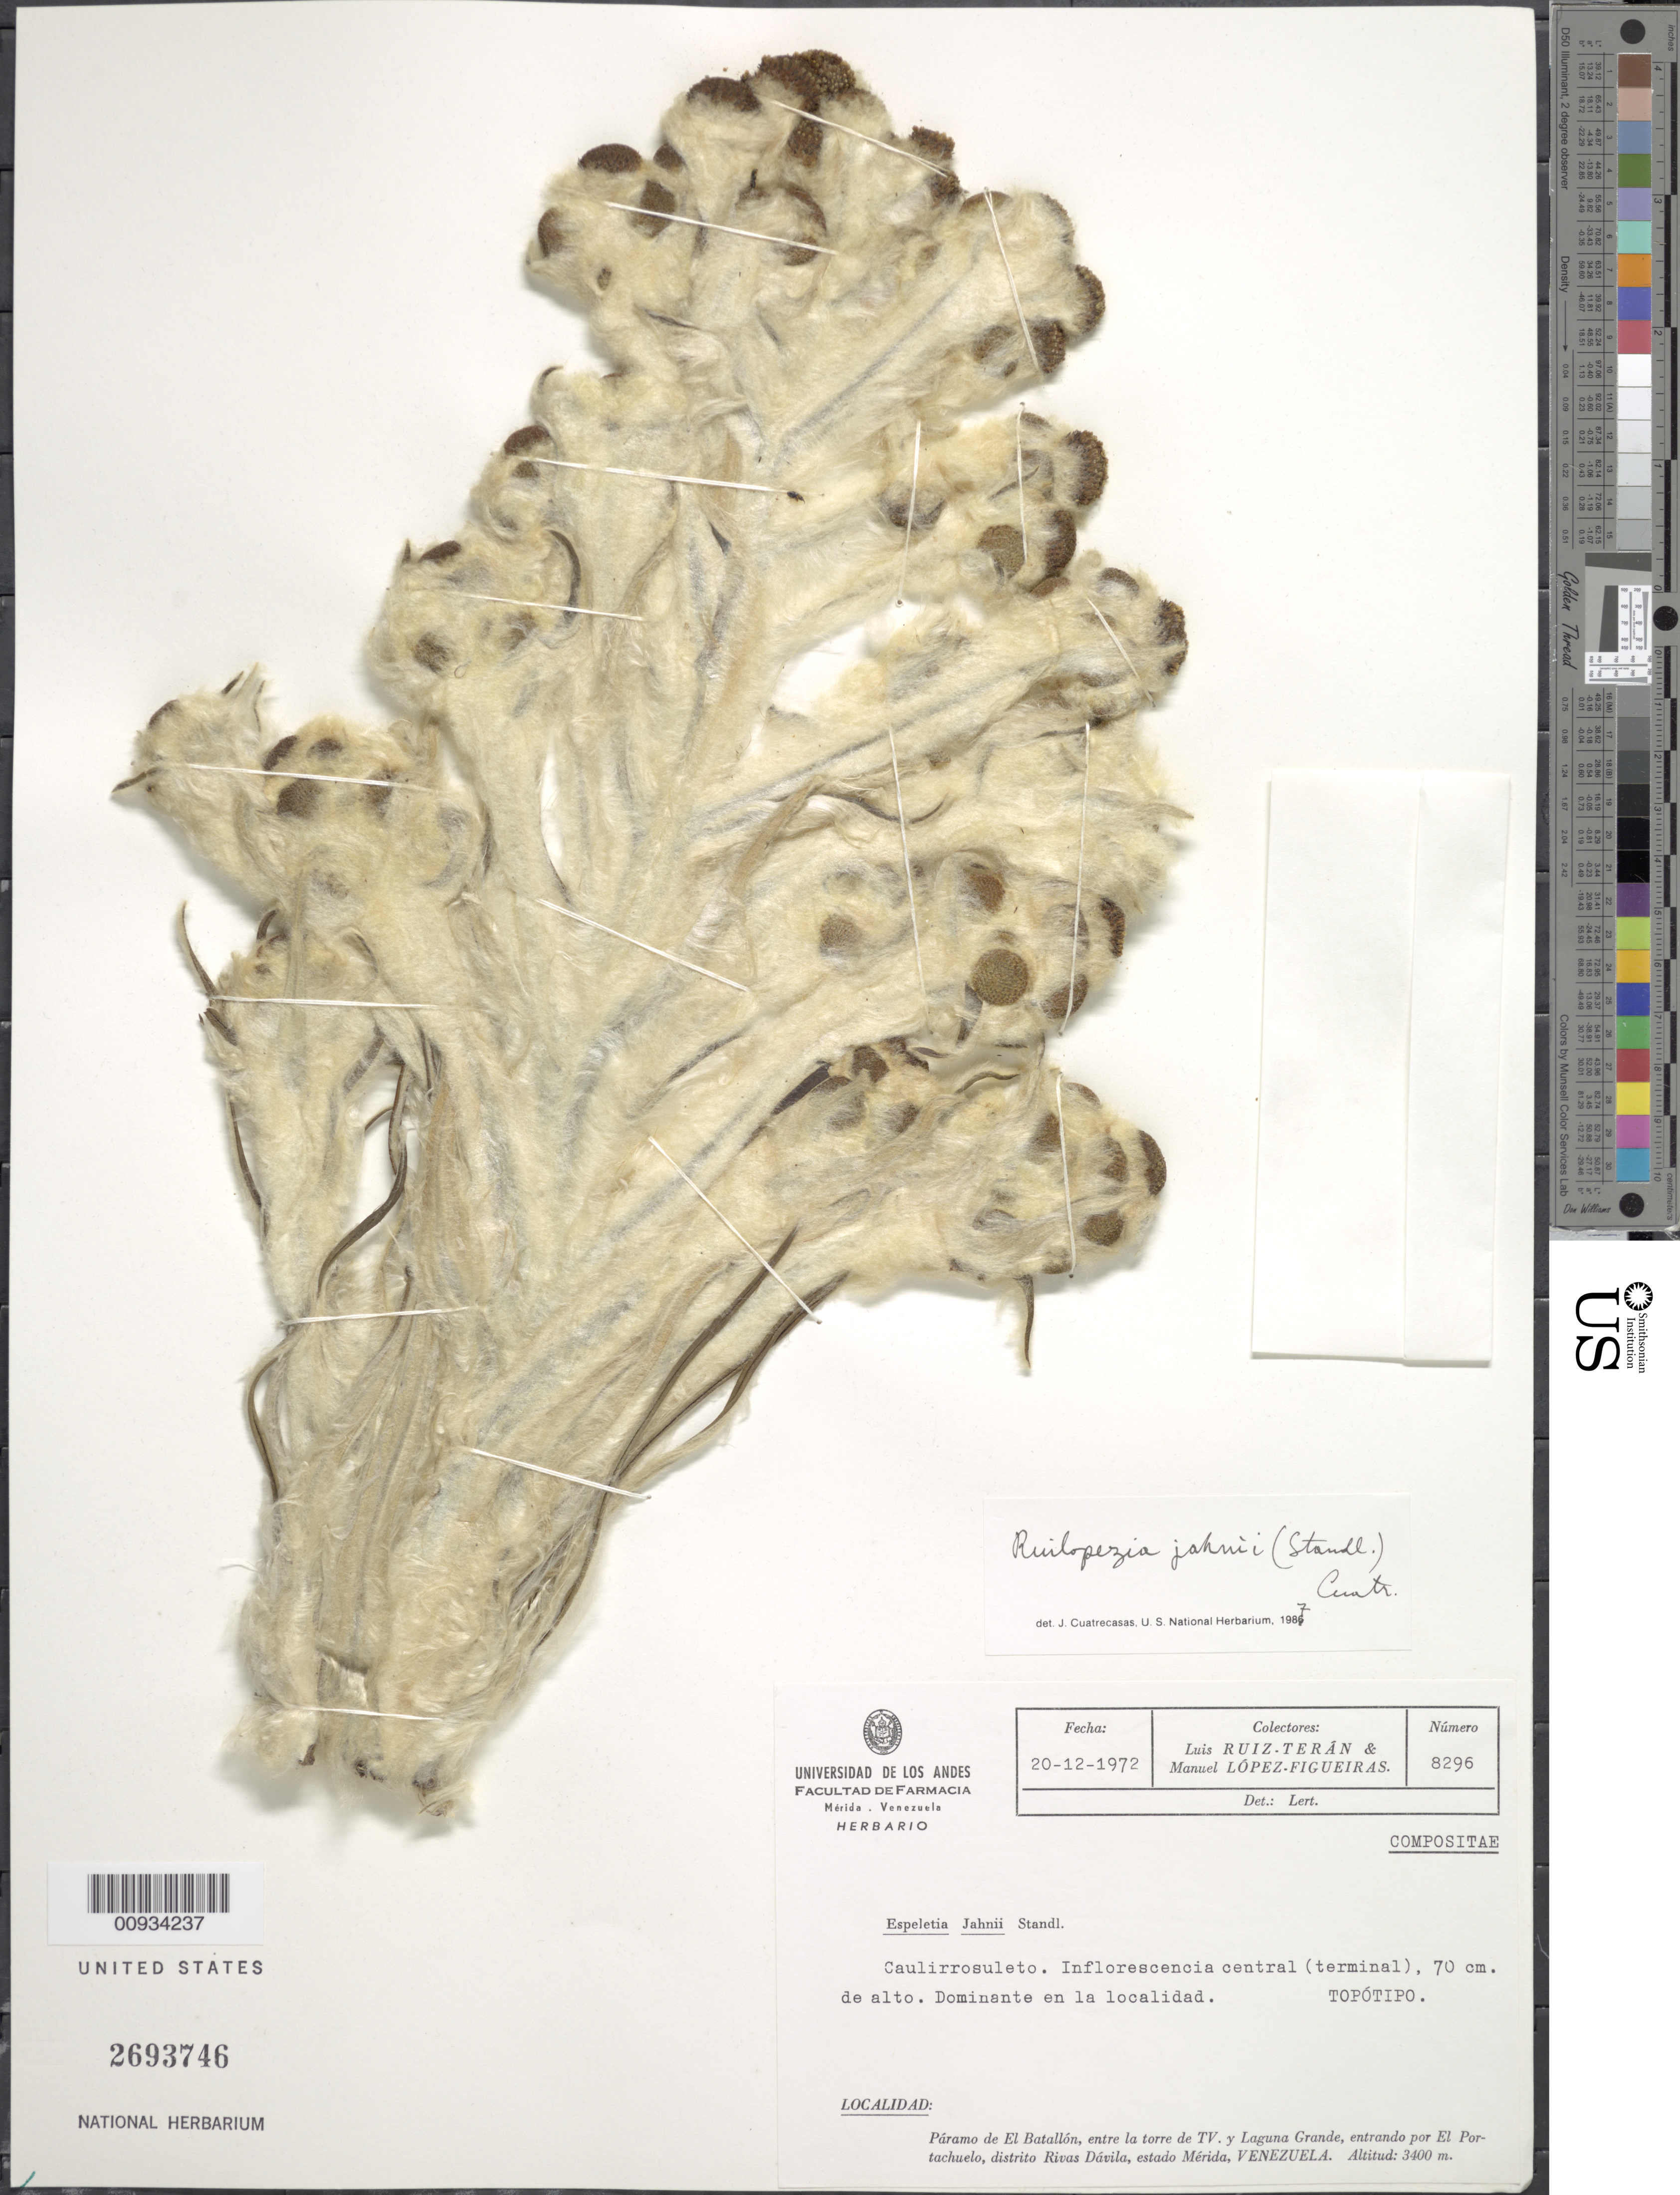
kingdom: Plantae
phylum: Tracheophyta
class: Magnoliopsida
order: Asterales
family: Asteraceae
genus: Ruilopezia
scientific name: Ruilopezia jahnii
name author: (Standl.) Cuatrec.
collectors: L. E. Ruíz-Terán, M. López Figueiras, J. J. Wurdack & M. L. Wurdack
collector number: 8296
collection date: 1972-12-20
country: Venezuela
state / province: Mérida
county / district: Rivas Dávila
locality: Páramo de El Batallón. Páramo de El Batallón, entre la torre de TV. y Laguna Grande, entramdo por El Portachuelo.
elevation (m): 3400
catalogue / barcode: US 2693746